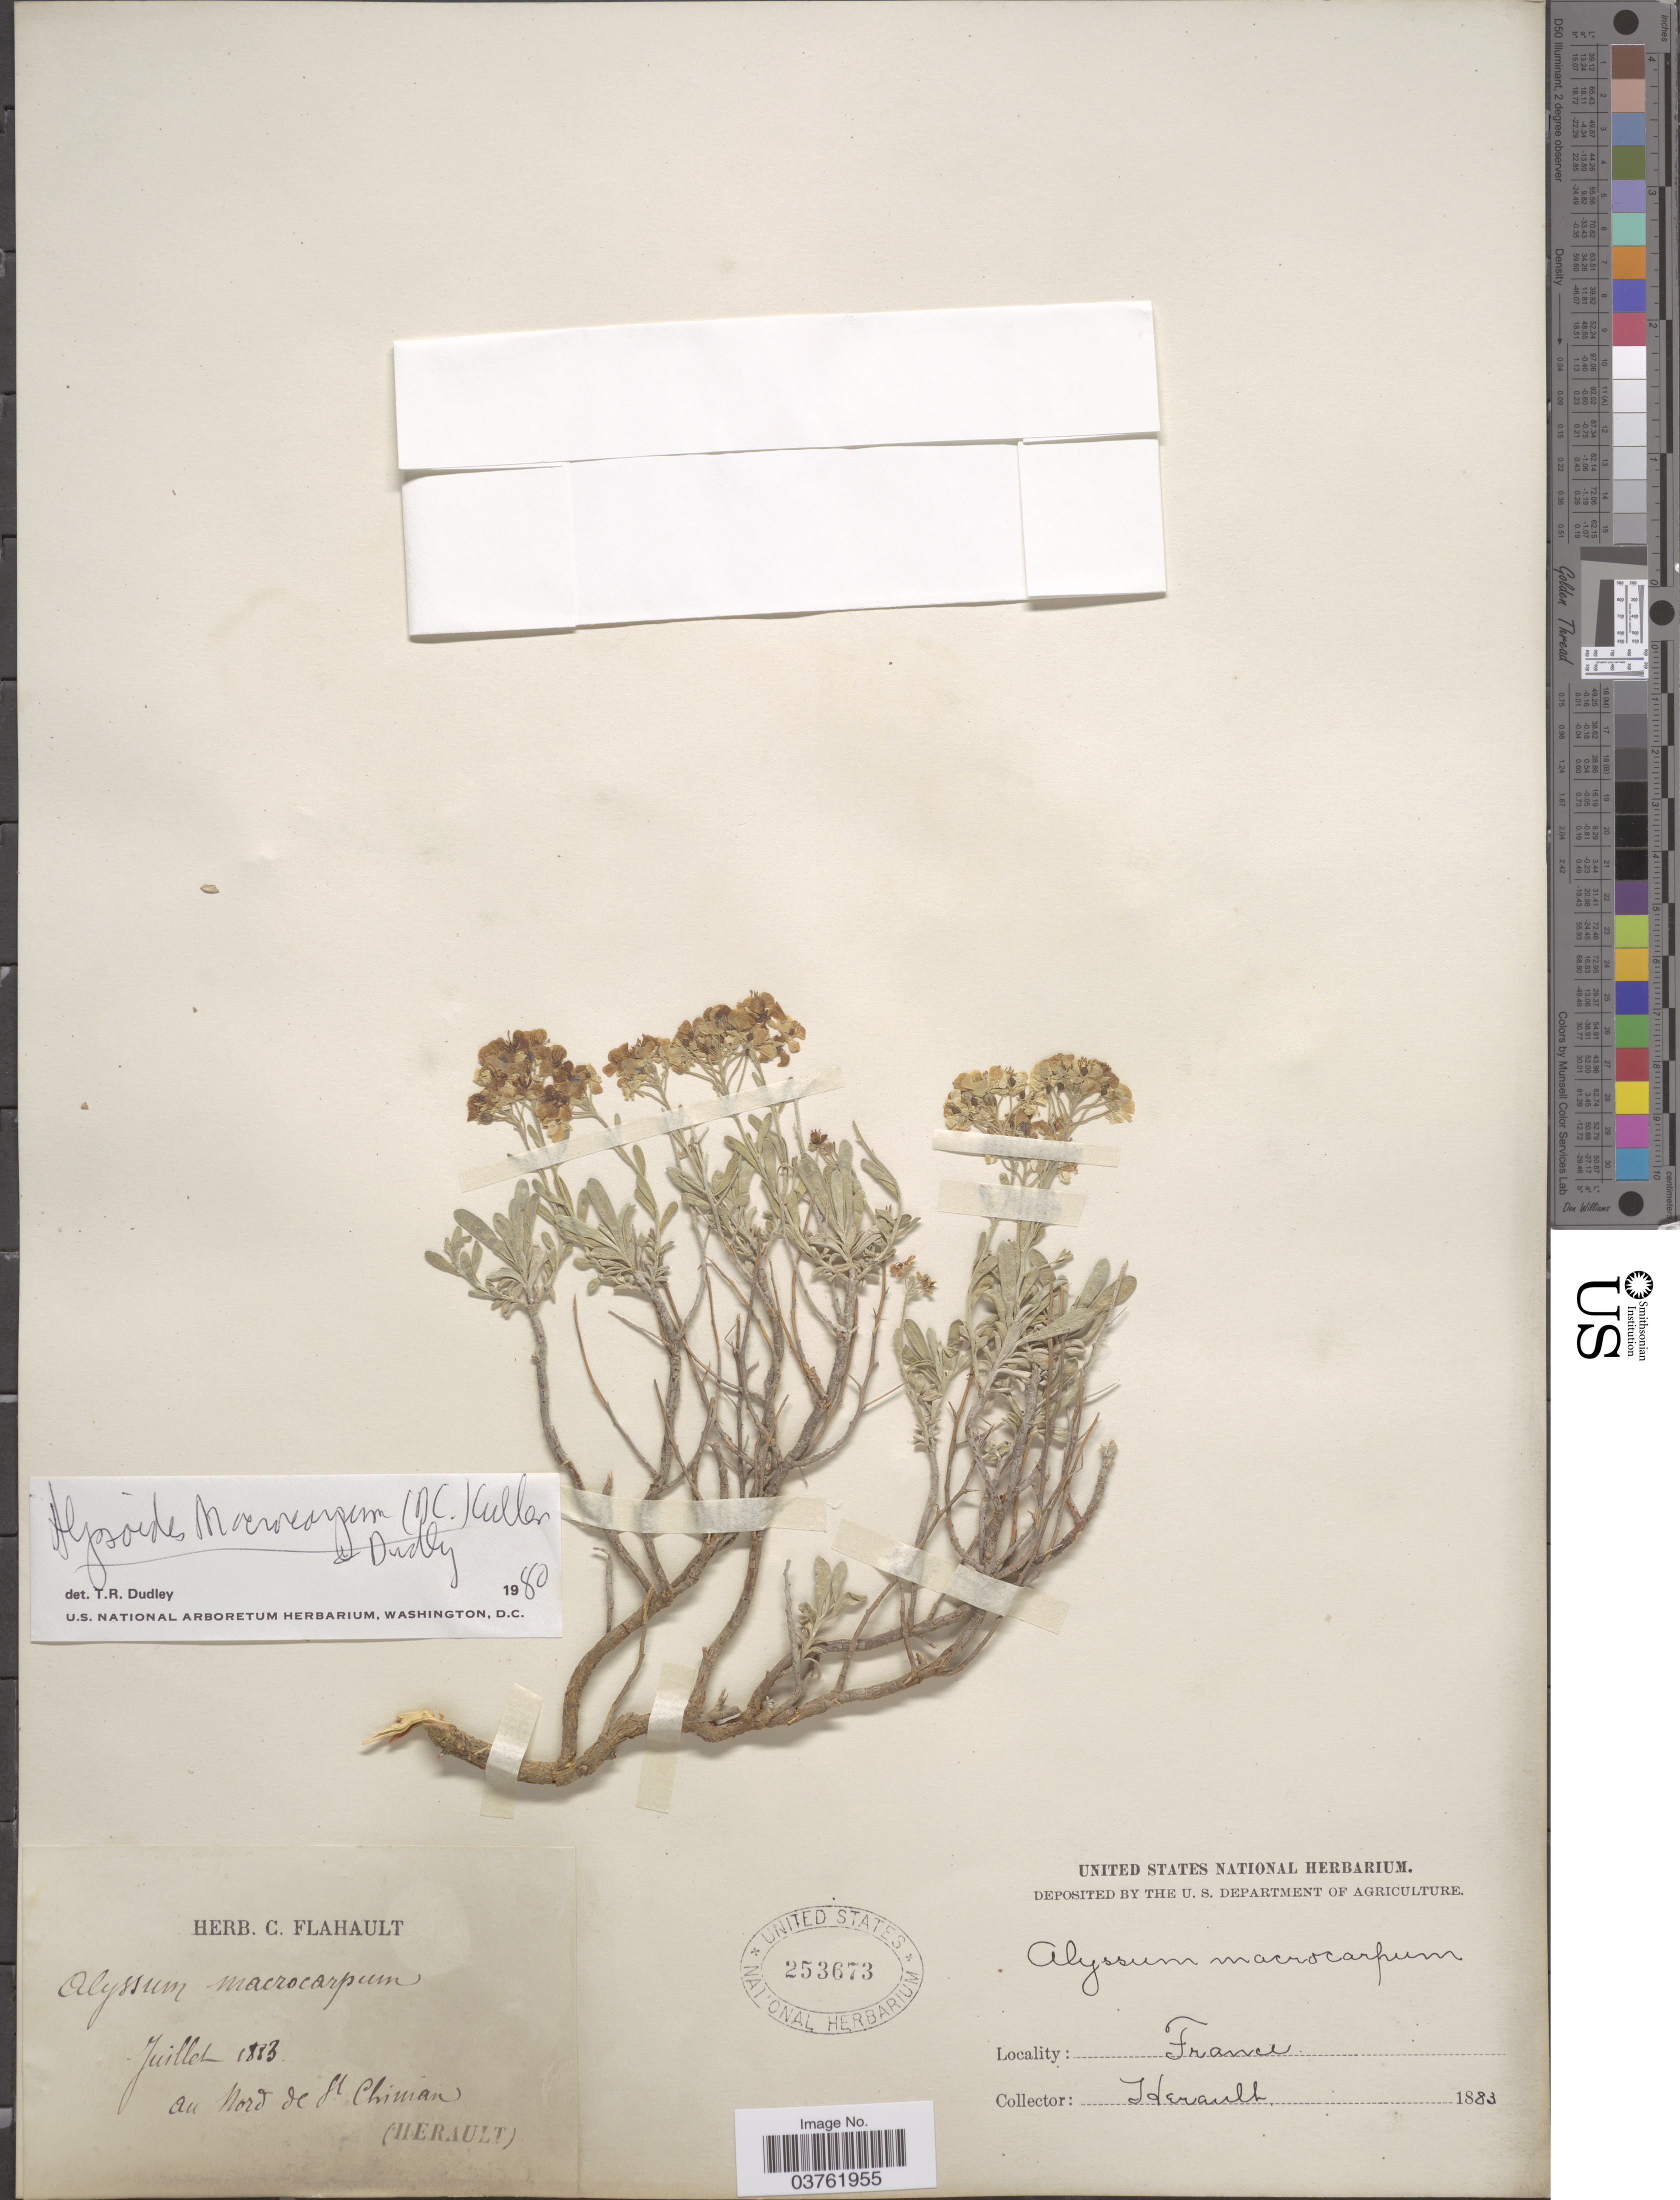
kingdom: Plantae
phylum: Tracheophyta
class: Magnoliopsida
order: Brassicales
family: Brassicaceae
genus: Alyssum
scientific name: Alyssum macrocarpum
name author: DC.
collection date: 1883-07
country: France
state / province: Occitanie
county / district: Hérault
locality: Au Nord de St. Chiman.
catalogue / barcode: US 253673